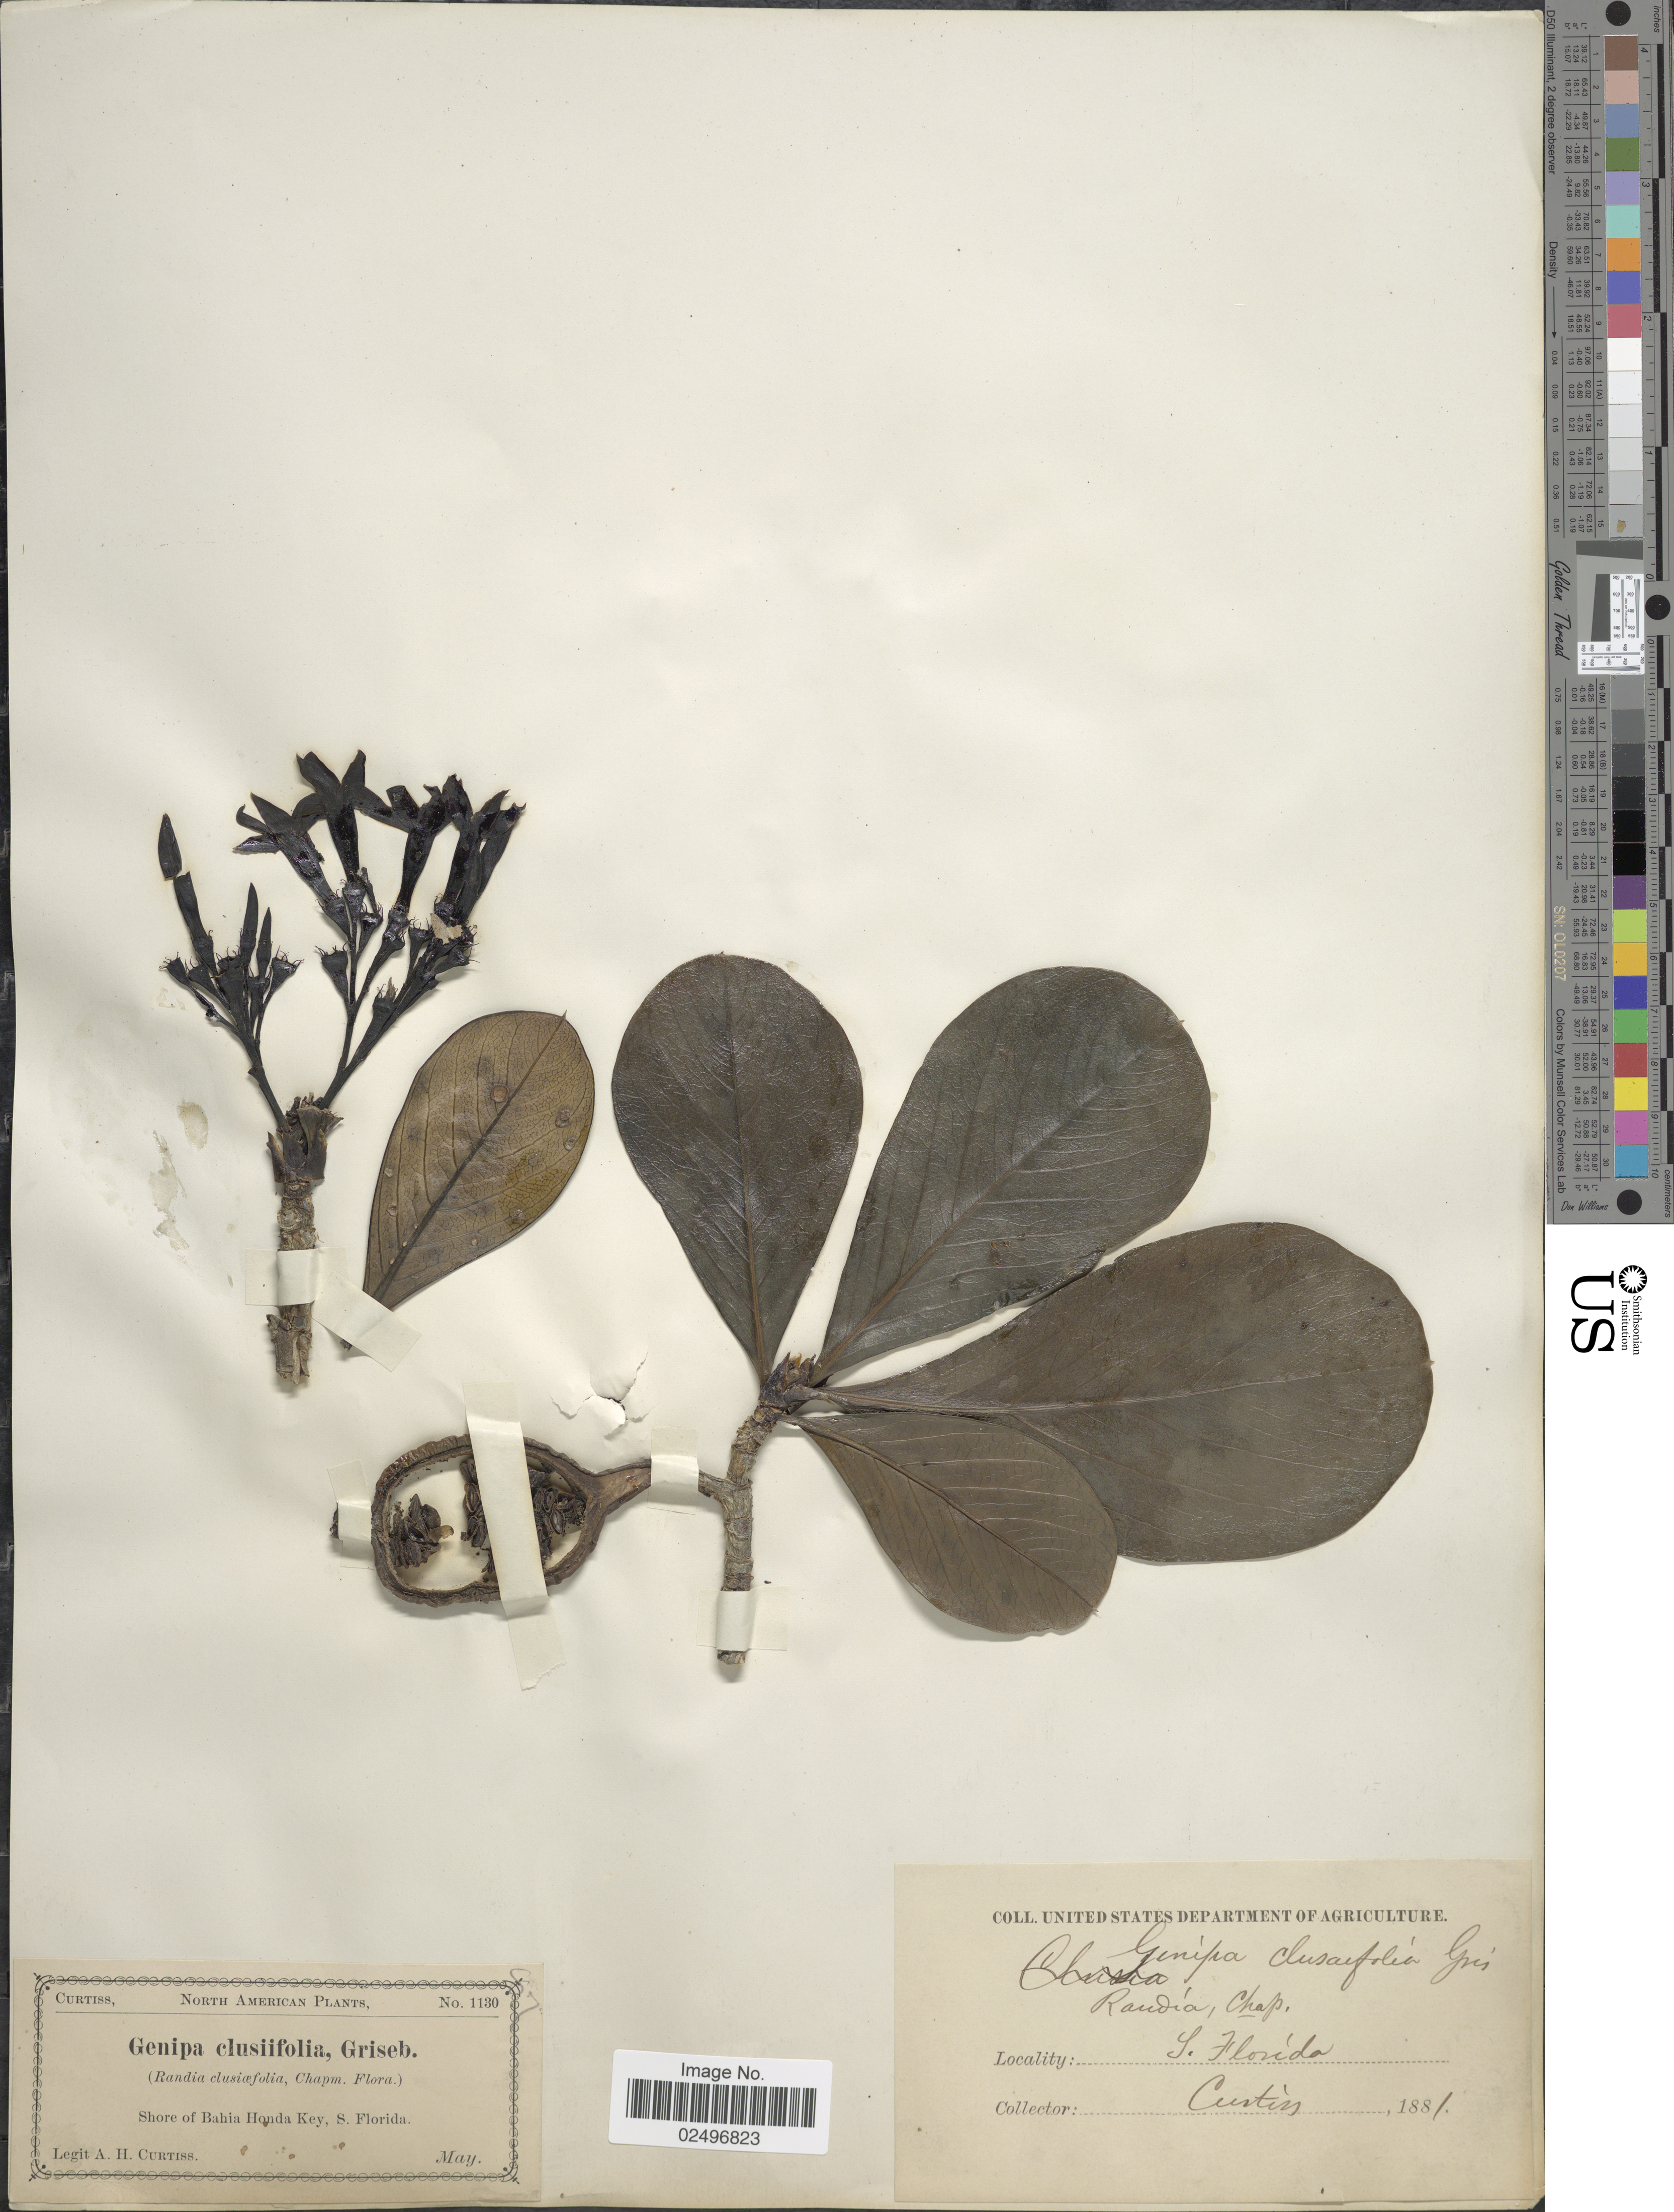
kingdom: Plantae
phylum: Tracheophyta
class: Magnoliopsida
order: Gentianales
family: Rubiaceae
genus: Casasia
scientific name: Casasia clusiifolia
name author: (Jacq.) Urb.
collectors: A. H. Curtiss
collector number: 1130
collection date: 1881-05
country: United States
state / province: Florida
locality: Shore of Bahia Honda Key, S. Florida